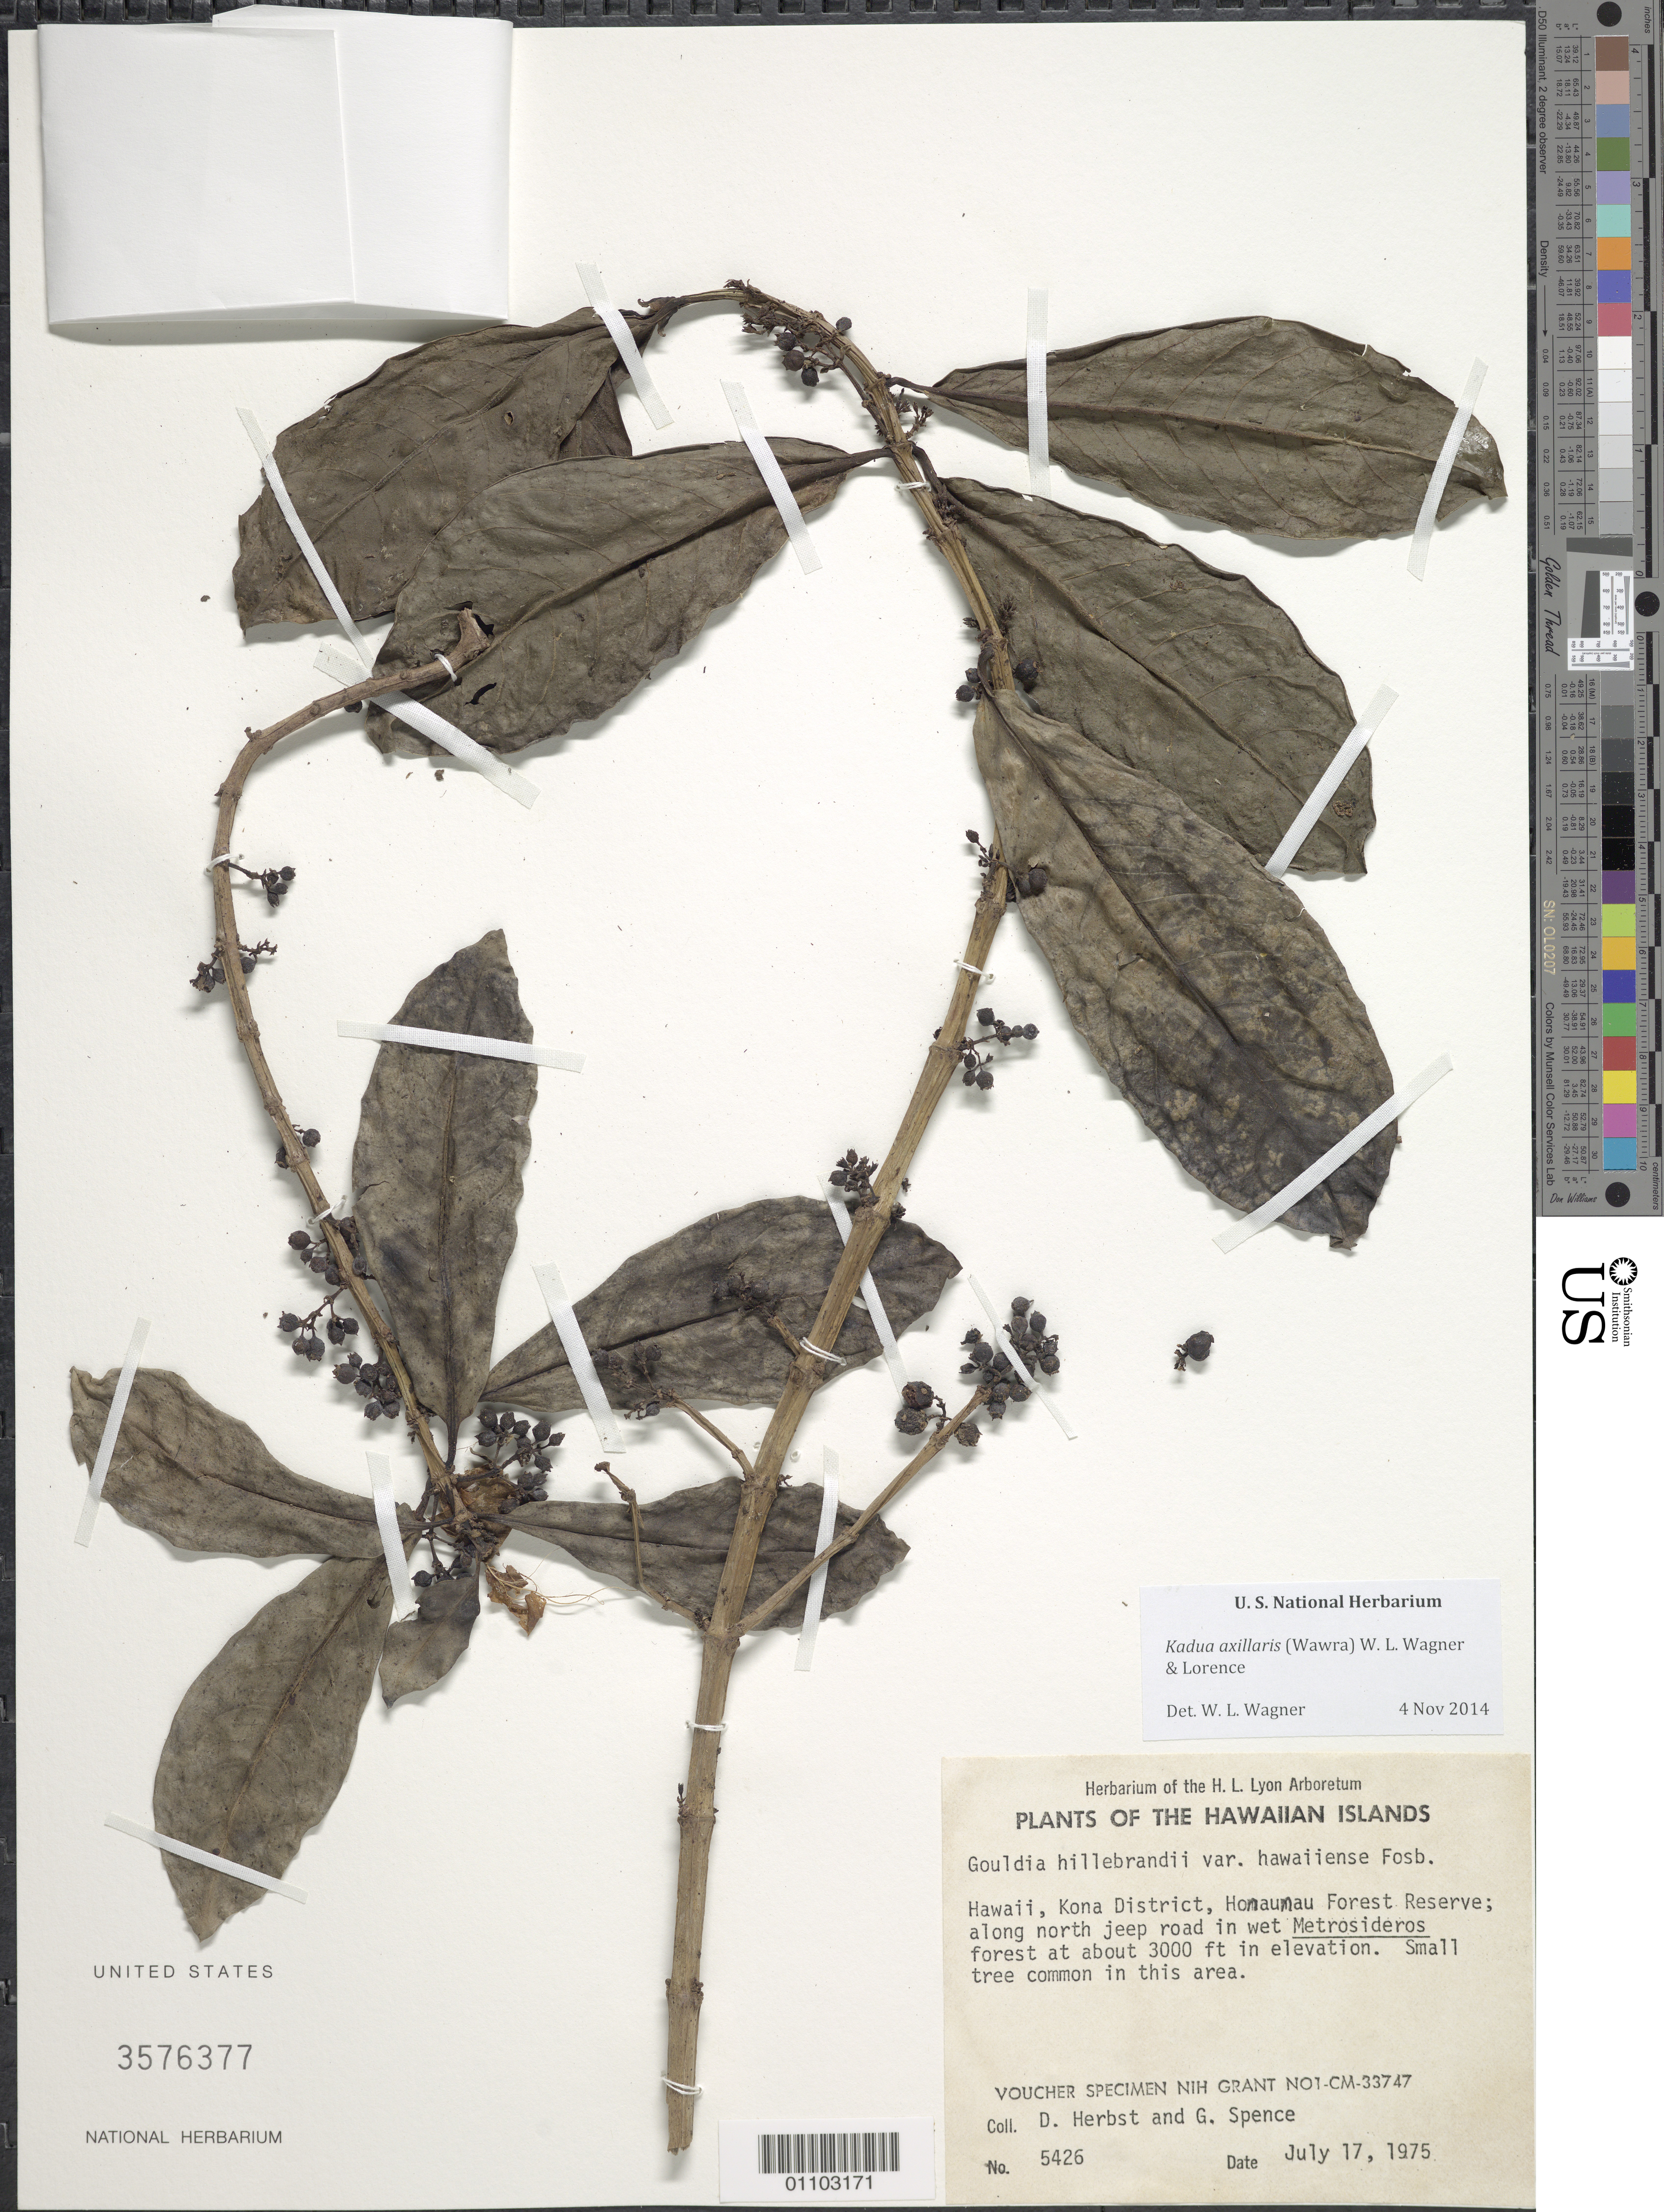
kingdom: Plantae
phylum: Tracheophyta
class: Magnoliopsida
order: Gentianales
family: Rubiaceae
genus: Kadua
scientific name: Kadua axillaris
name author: (Wawra) W.L. Wagner & Lorence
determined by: Wagner, W. L., (BOT), Smithsonian Institution - National Museum of Natural History (UNITED STATES)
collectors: D. R. Herbst & G. Spence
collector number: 5426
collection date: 1975-07-17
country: United States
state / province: Hawaii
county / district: Hawaii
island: Hawaii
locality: Kona District, Honaunau Forest Reserve, along north jeep road.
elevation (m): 914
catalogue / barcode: US 3576377